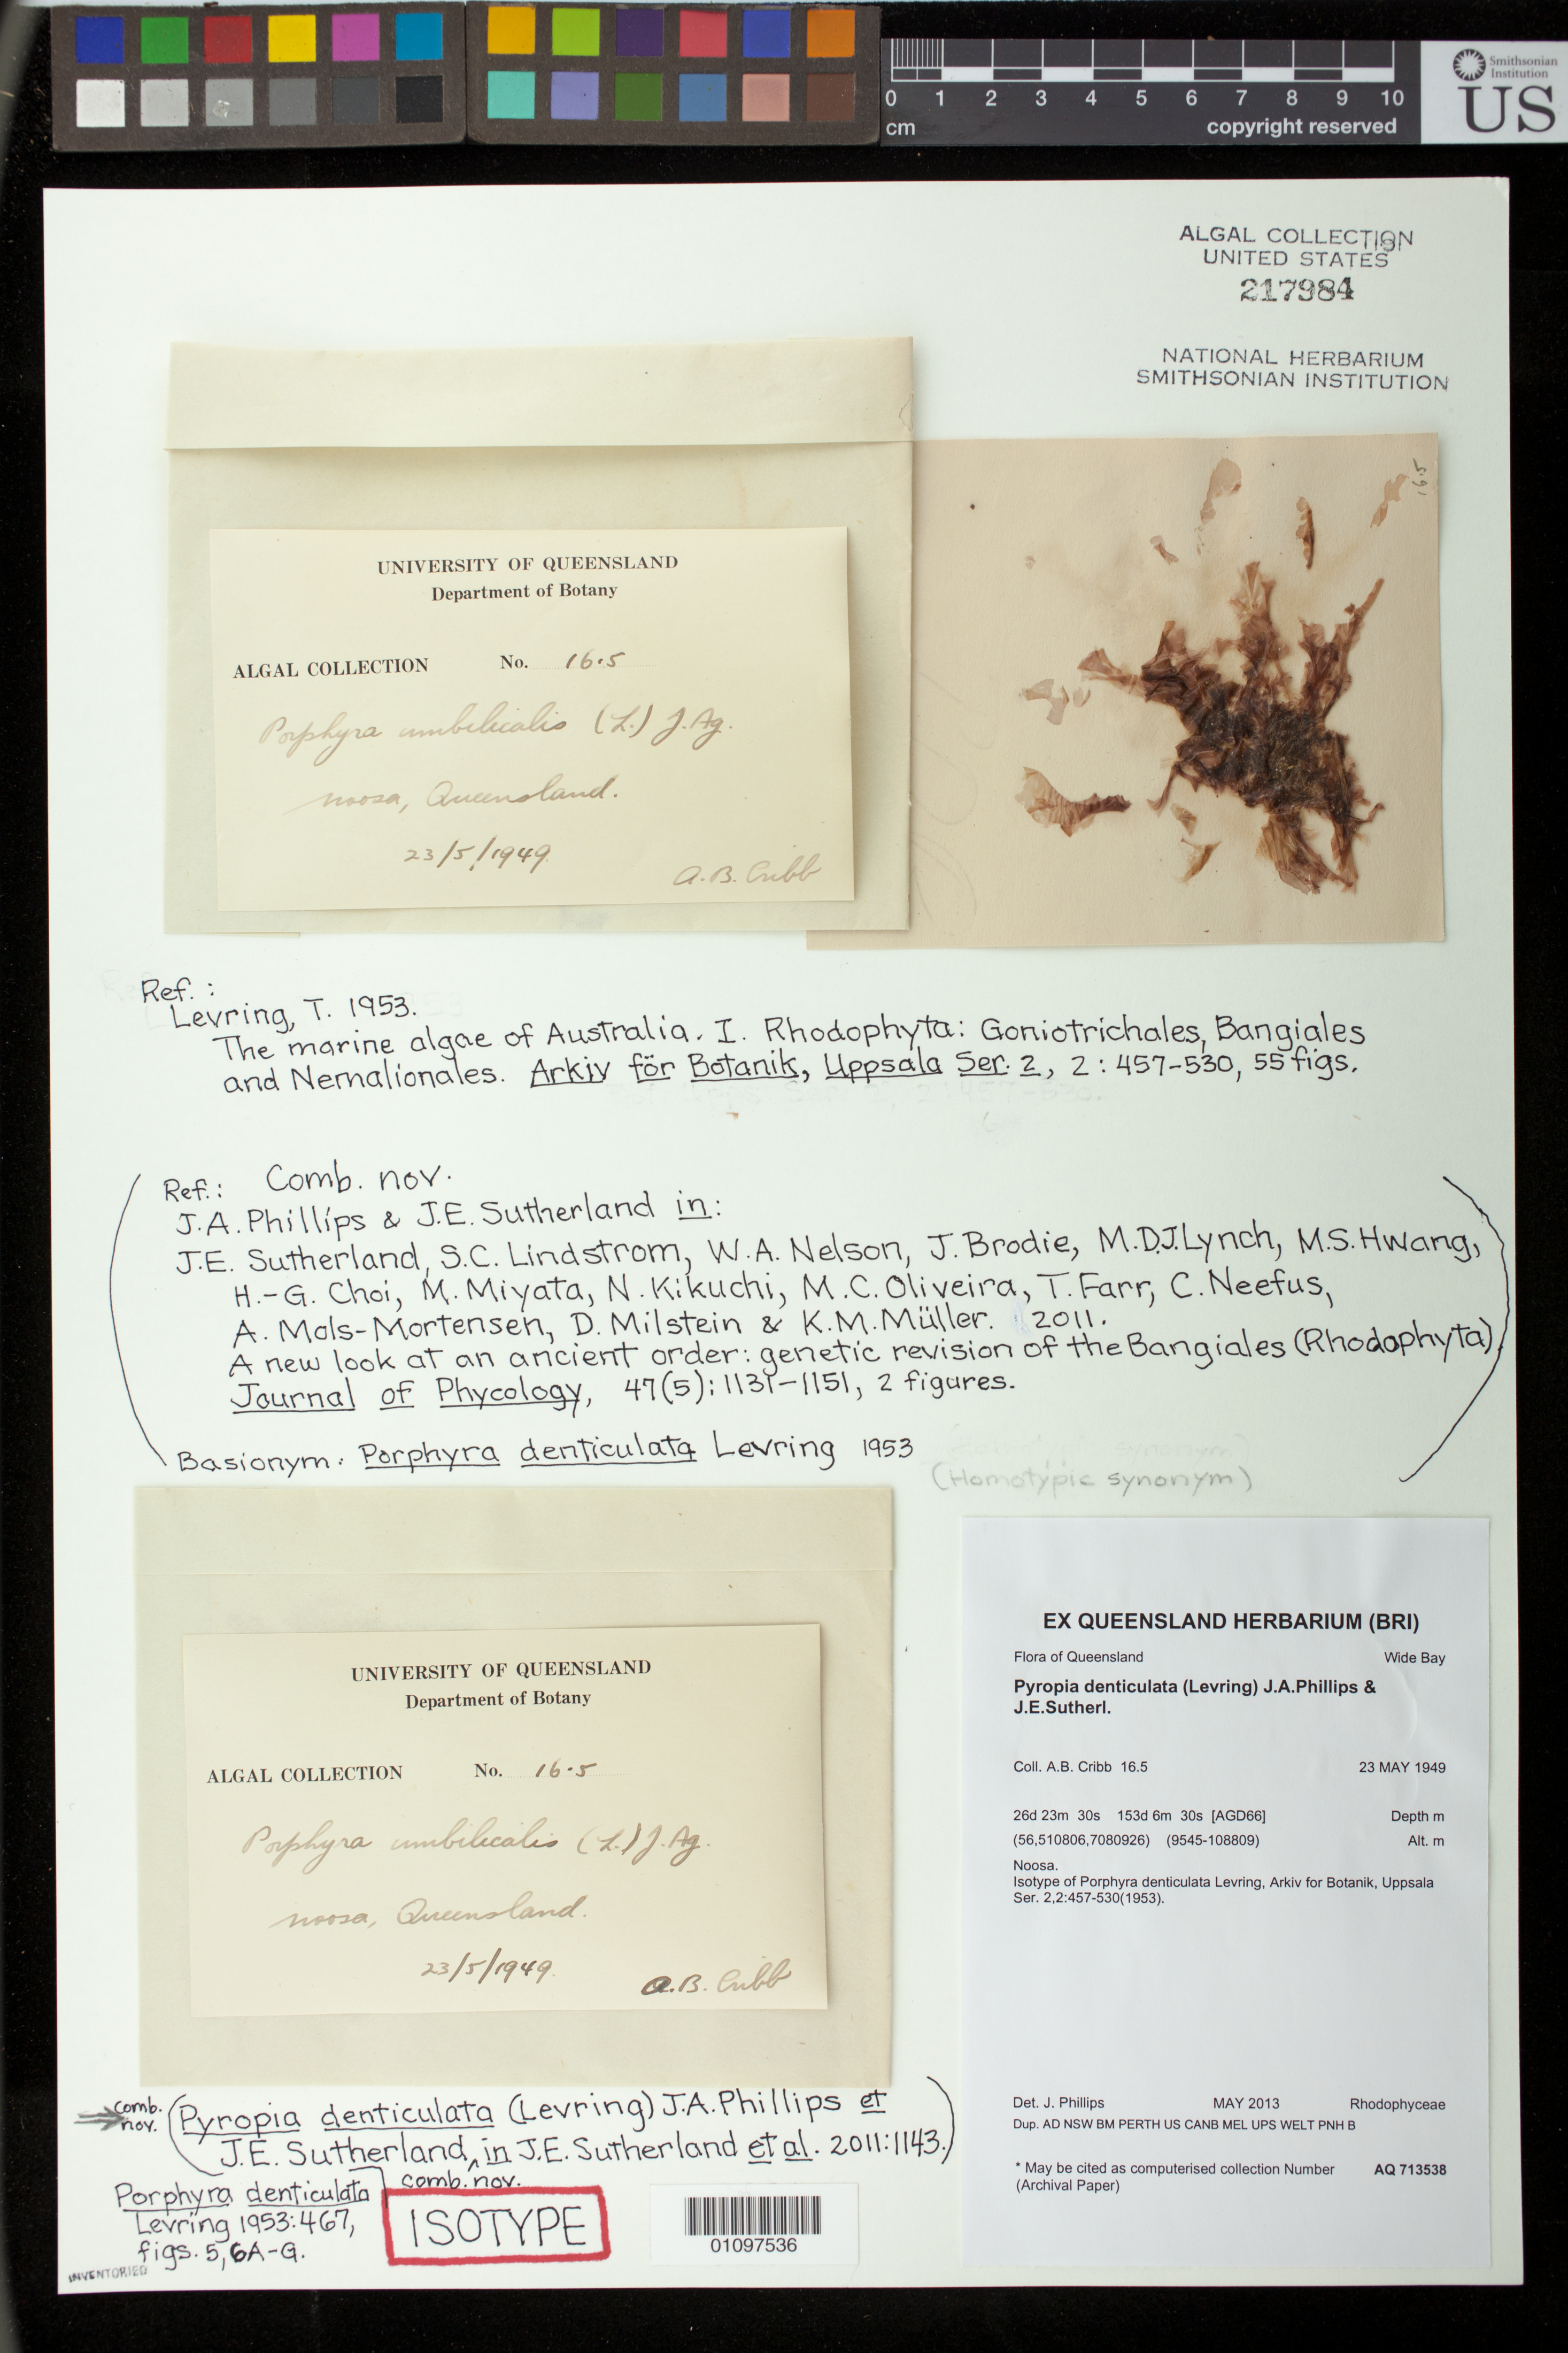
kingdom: Plantae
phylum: Rhodophyta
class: Bangiophyceae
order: Bangiales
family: Bangiaceae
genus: Porphyra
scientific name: Porphyra denticulata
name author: Levring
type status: Isotype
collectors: A. Cribb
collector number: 16-5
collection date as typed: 23 May 1949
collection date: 1949-05-23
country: Australia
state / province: Queensland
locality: Noosa.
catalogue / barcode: US 217984